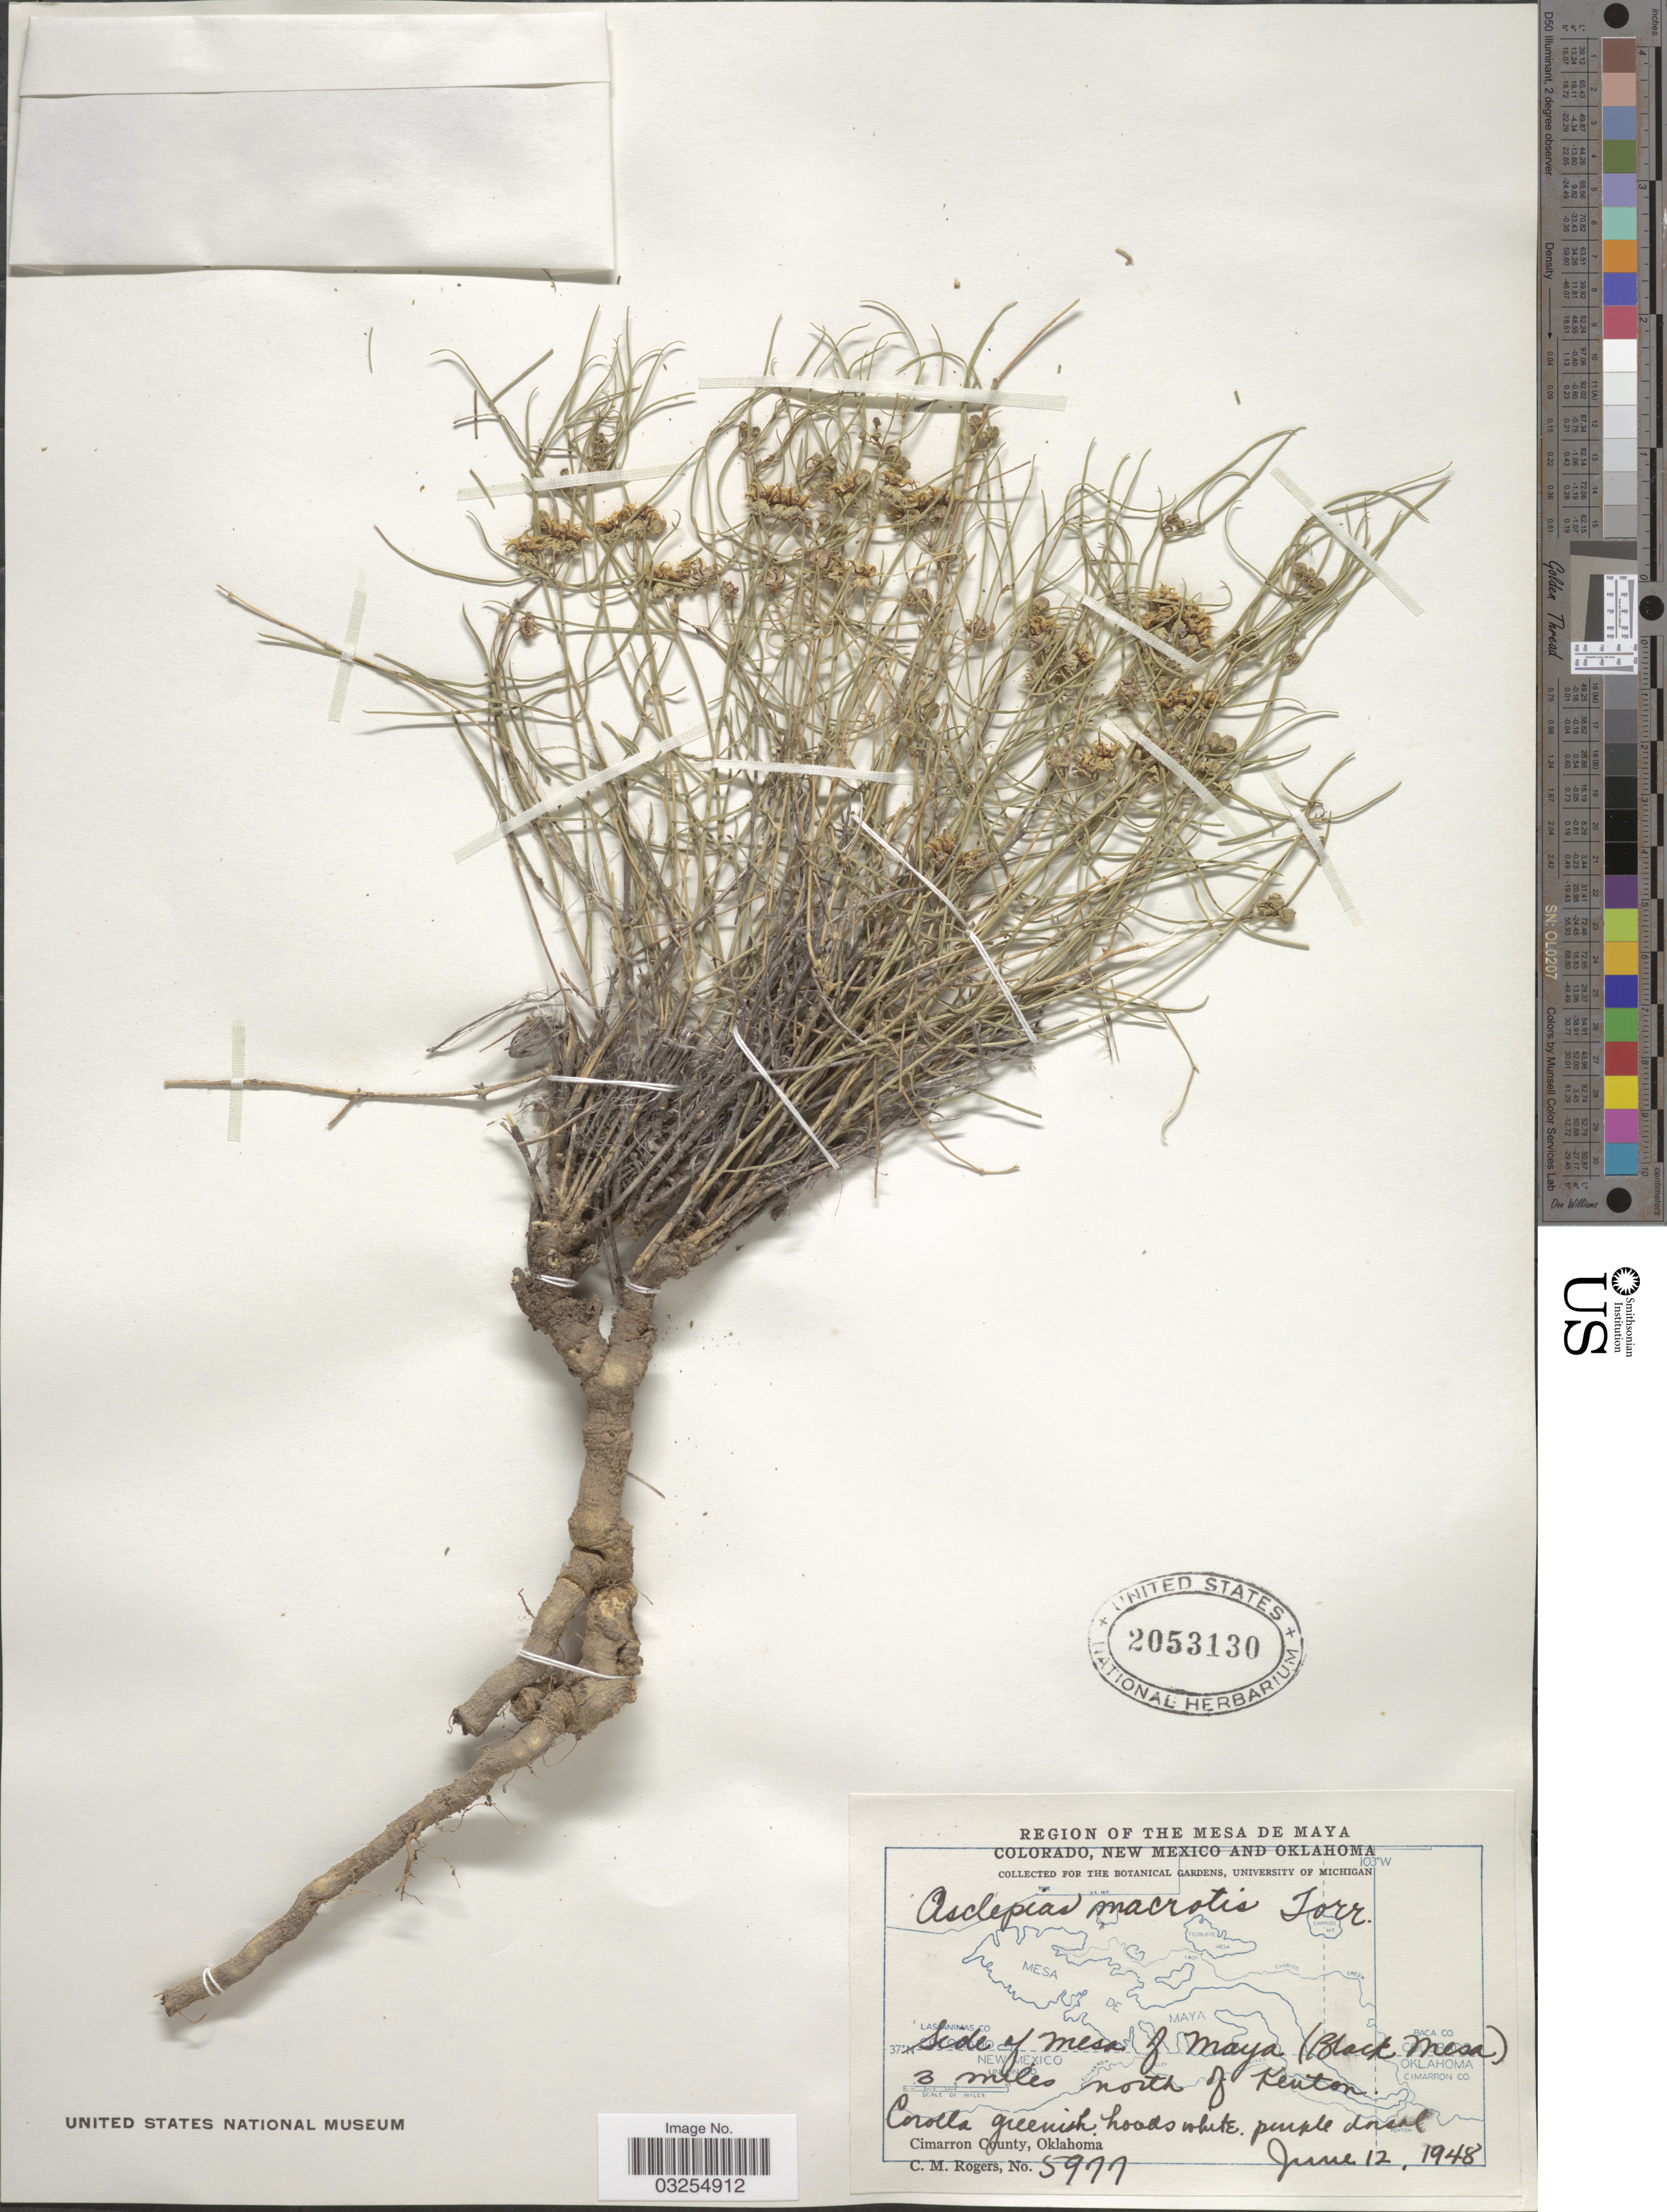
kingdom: Plantae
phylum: Tracheophyta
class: Magnoliopsida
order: Gentianales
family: Apocynaceae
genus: Asclepias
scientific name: Asclepias macrotis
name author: Torr.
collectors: C. M. Rogers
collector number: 5977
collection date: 1948-06-12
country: United States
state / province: Oklahoma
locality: Region of the Mesa de Maya. Side of Mesa of Maya (Black Mesa) 3 miles north of Kenton. Cimarron County, Oklahoma.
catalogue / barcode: US 2053130